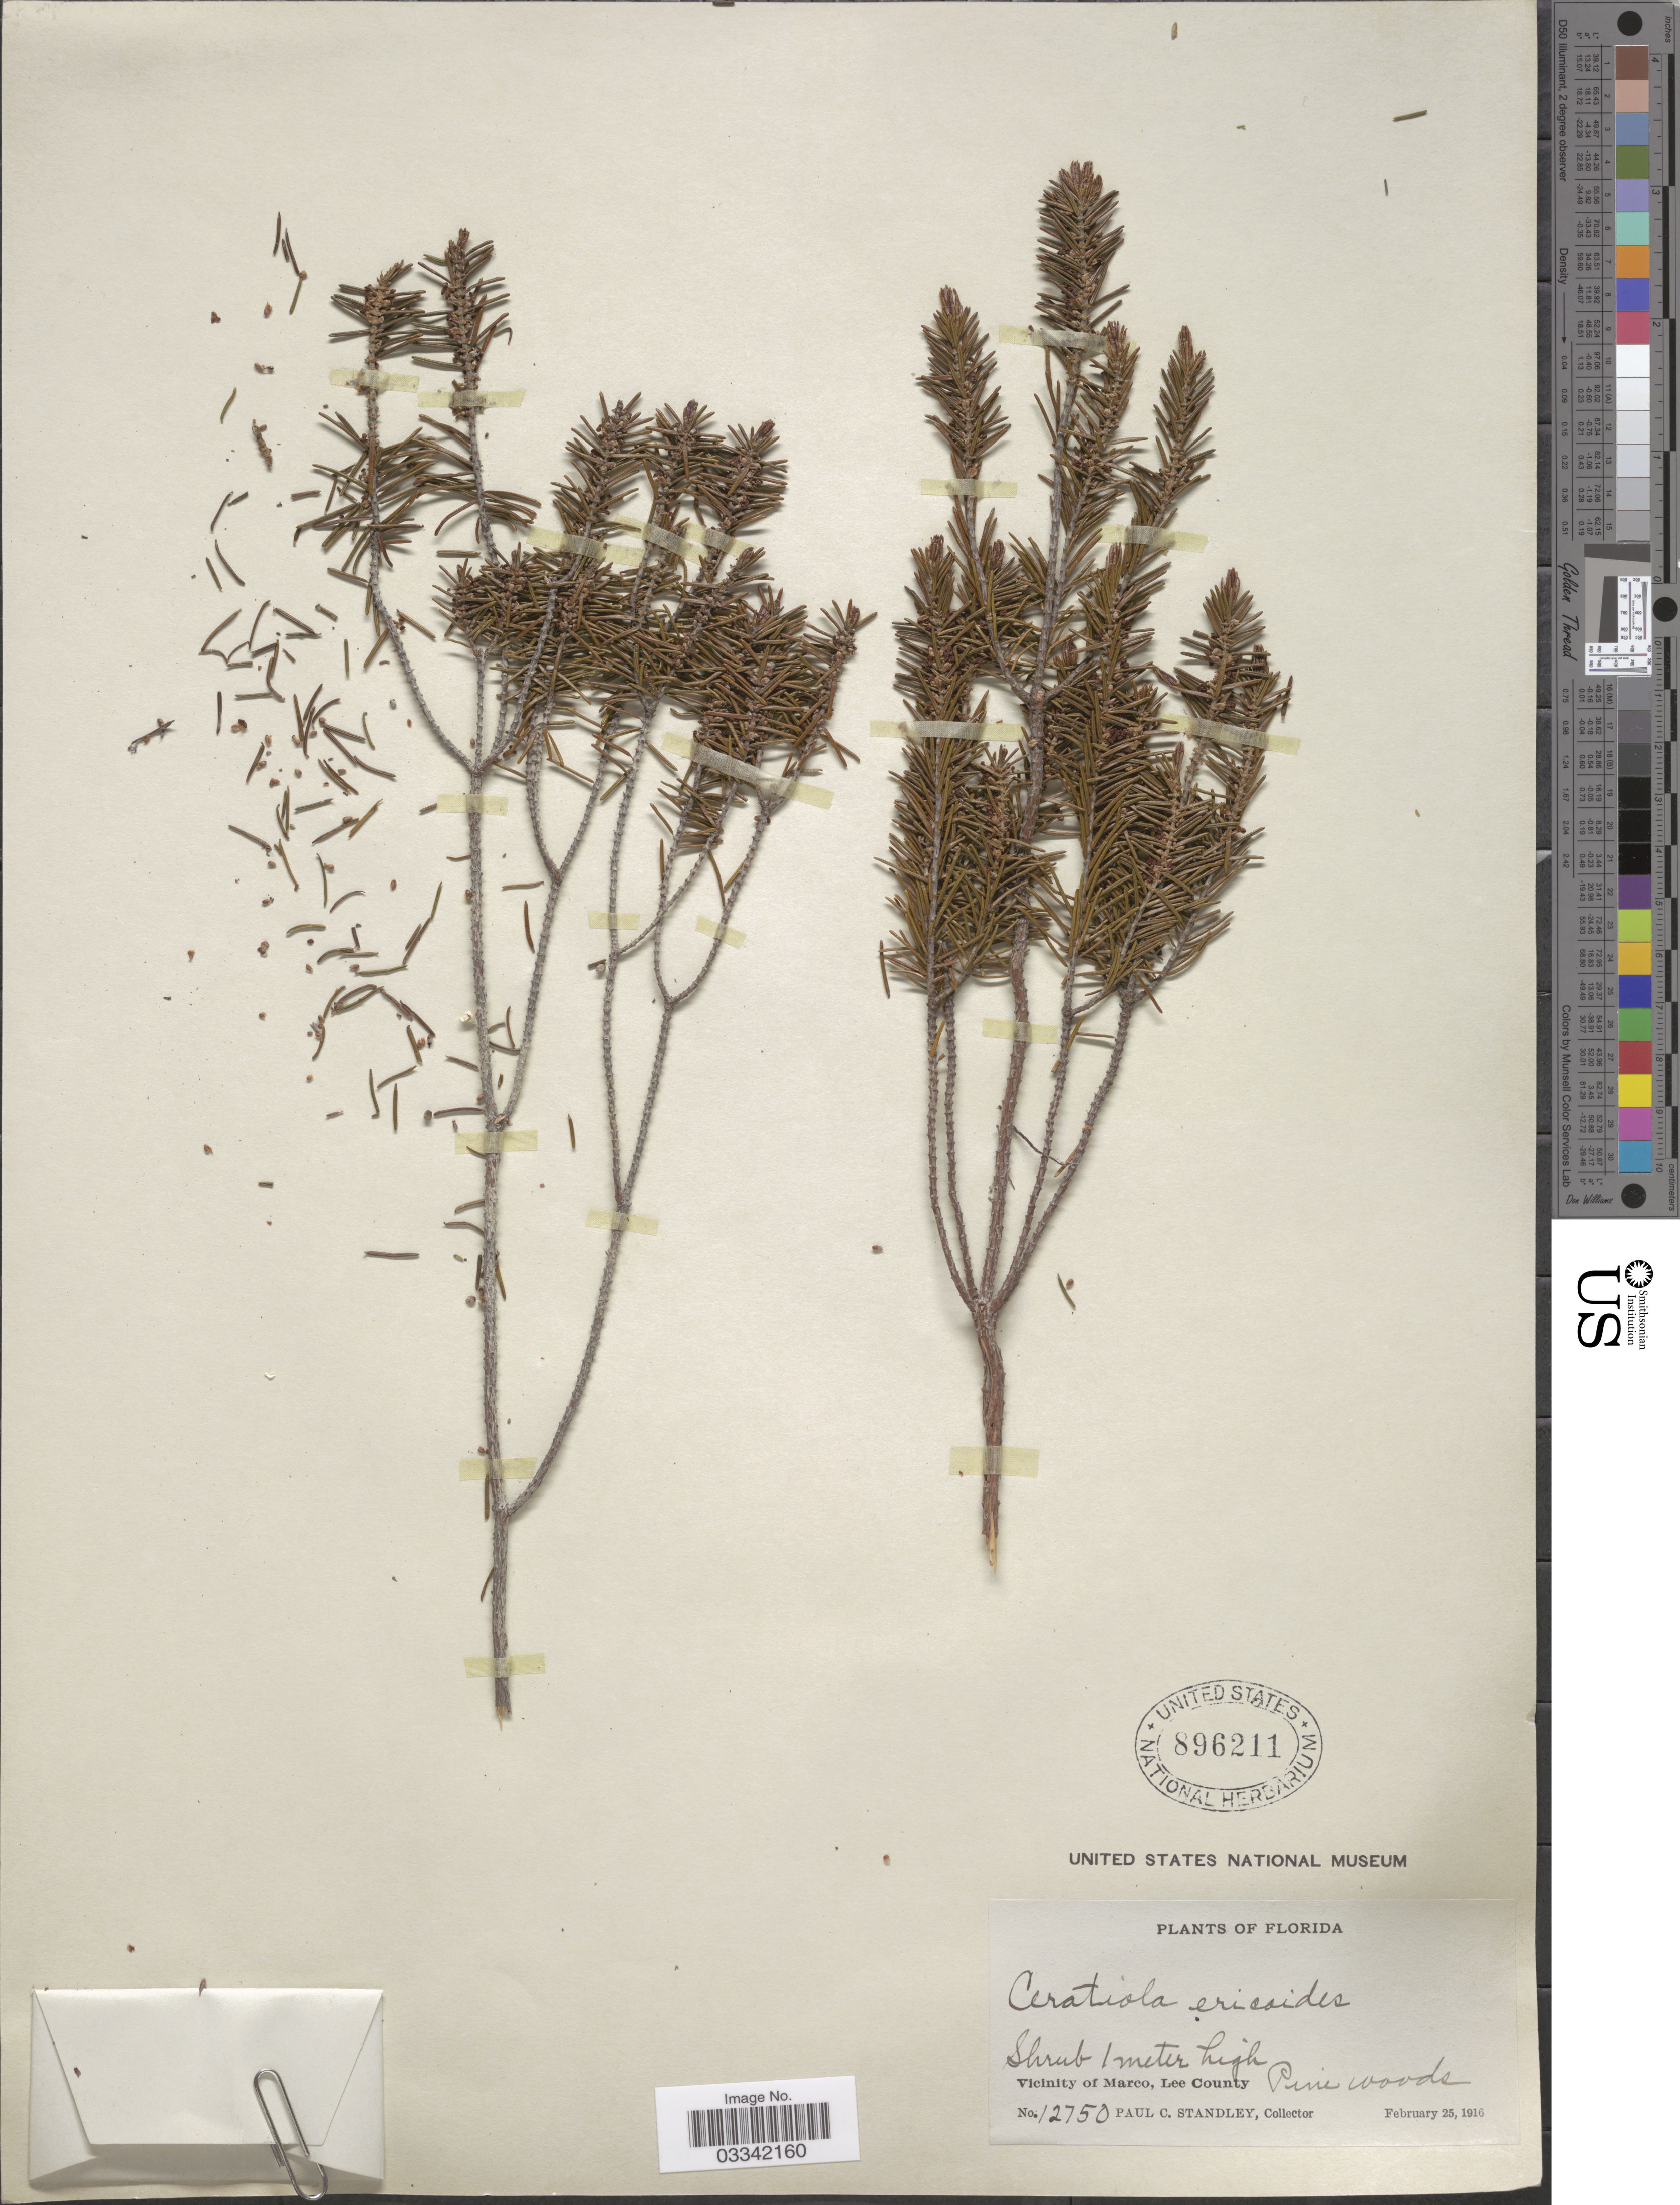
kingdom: Plantae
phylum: Tracheophyta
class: Magnoliopsida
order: Ericales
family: Ericaceae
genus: Ceratiola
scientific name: Ceratiola ericoides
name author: Michx.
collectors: P. C. Standley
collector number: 12750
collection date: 1916-02-25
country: United States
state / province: Florida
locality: Vicinity of Marco, Lee County.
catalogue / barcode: US 896211